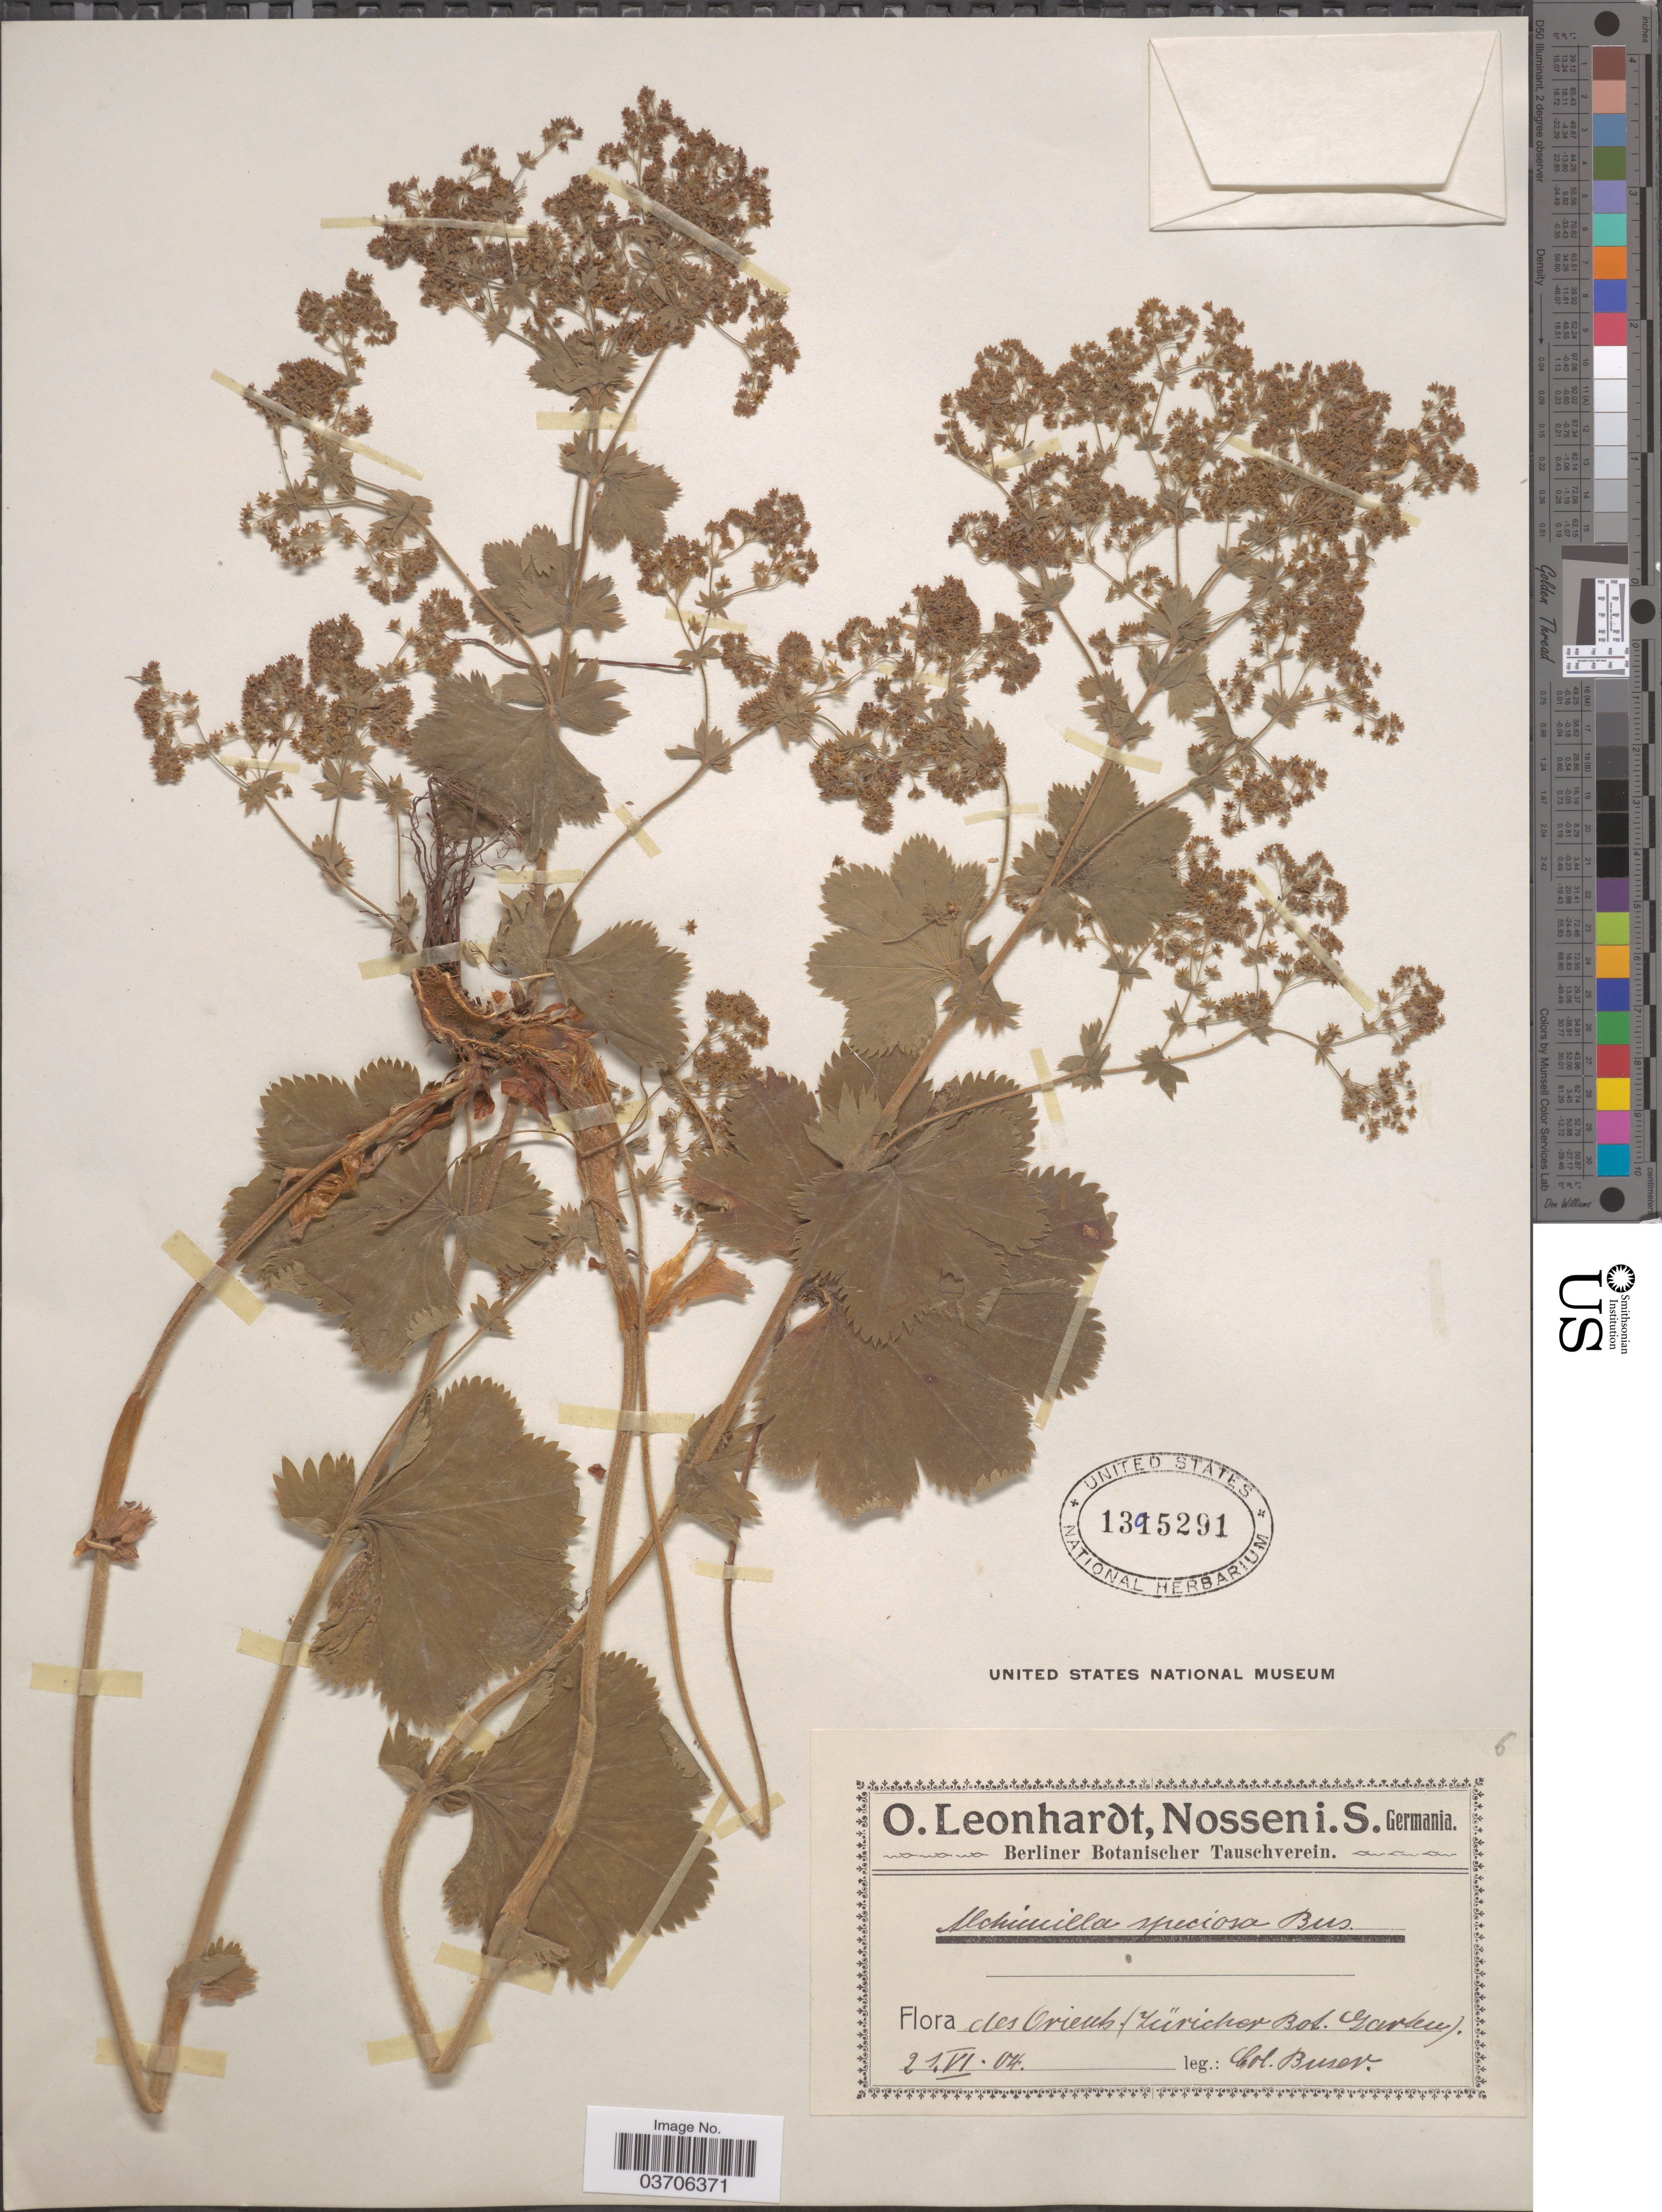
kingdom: Plantae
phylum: Tracheophyta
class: Magnoliopsida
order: Rosales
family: Rosaceae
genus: Alchemilla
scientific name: Alchemilla speciosa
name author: Buser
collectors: C. Buser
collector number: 6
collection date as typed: Transcribed d/m/y: 21/6/4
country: Germany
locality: Orients. (Züricher Bot. Garden).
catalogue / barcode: US 1395291